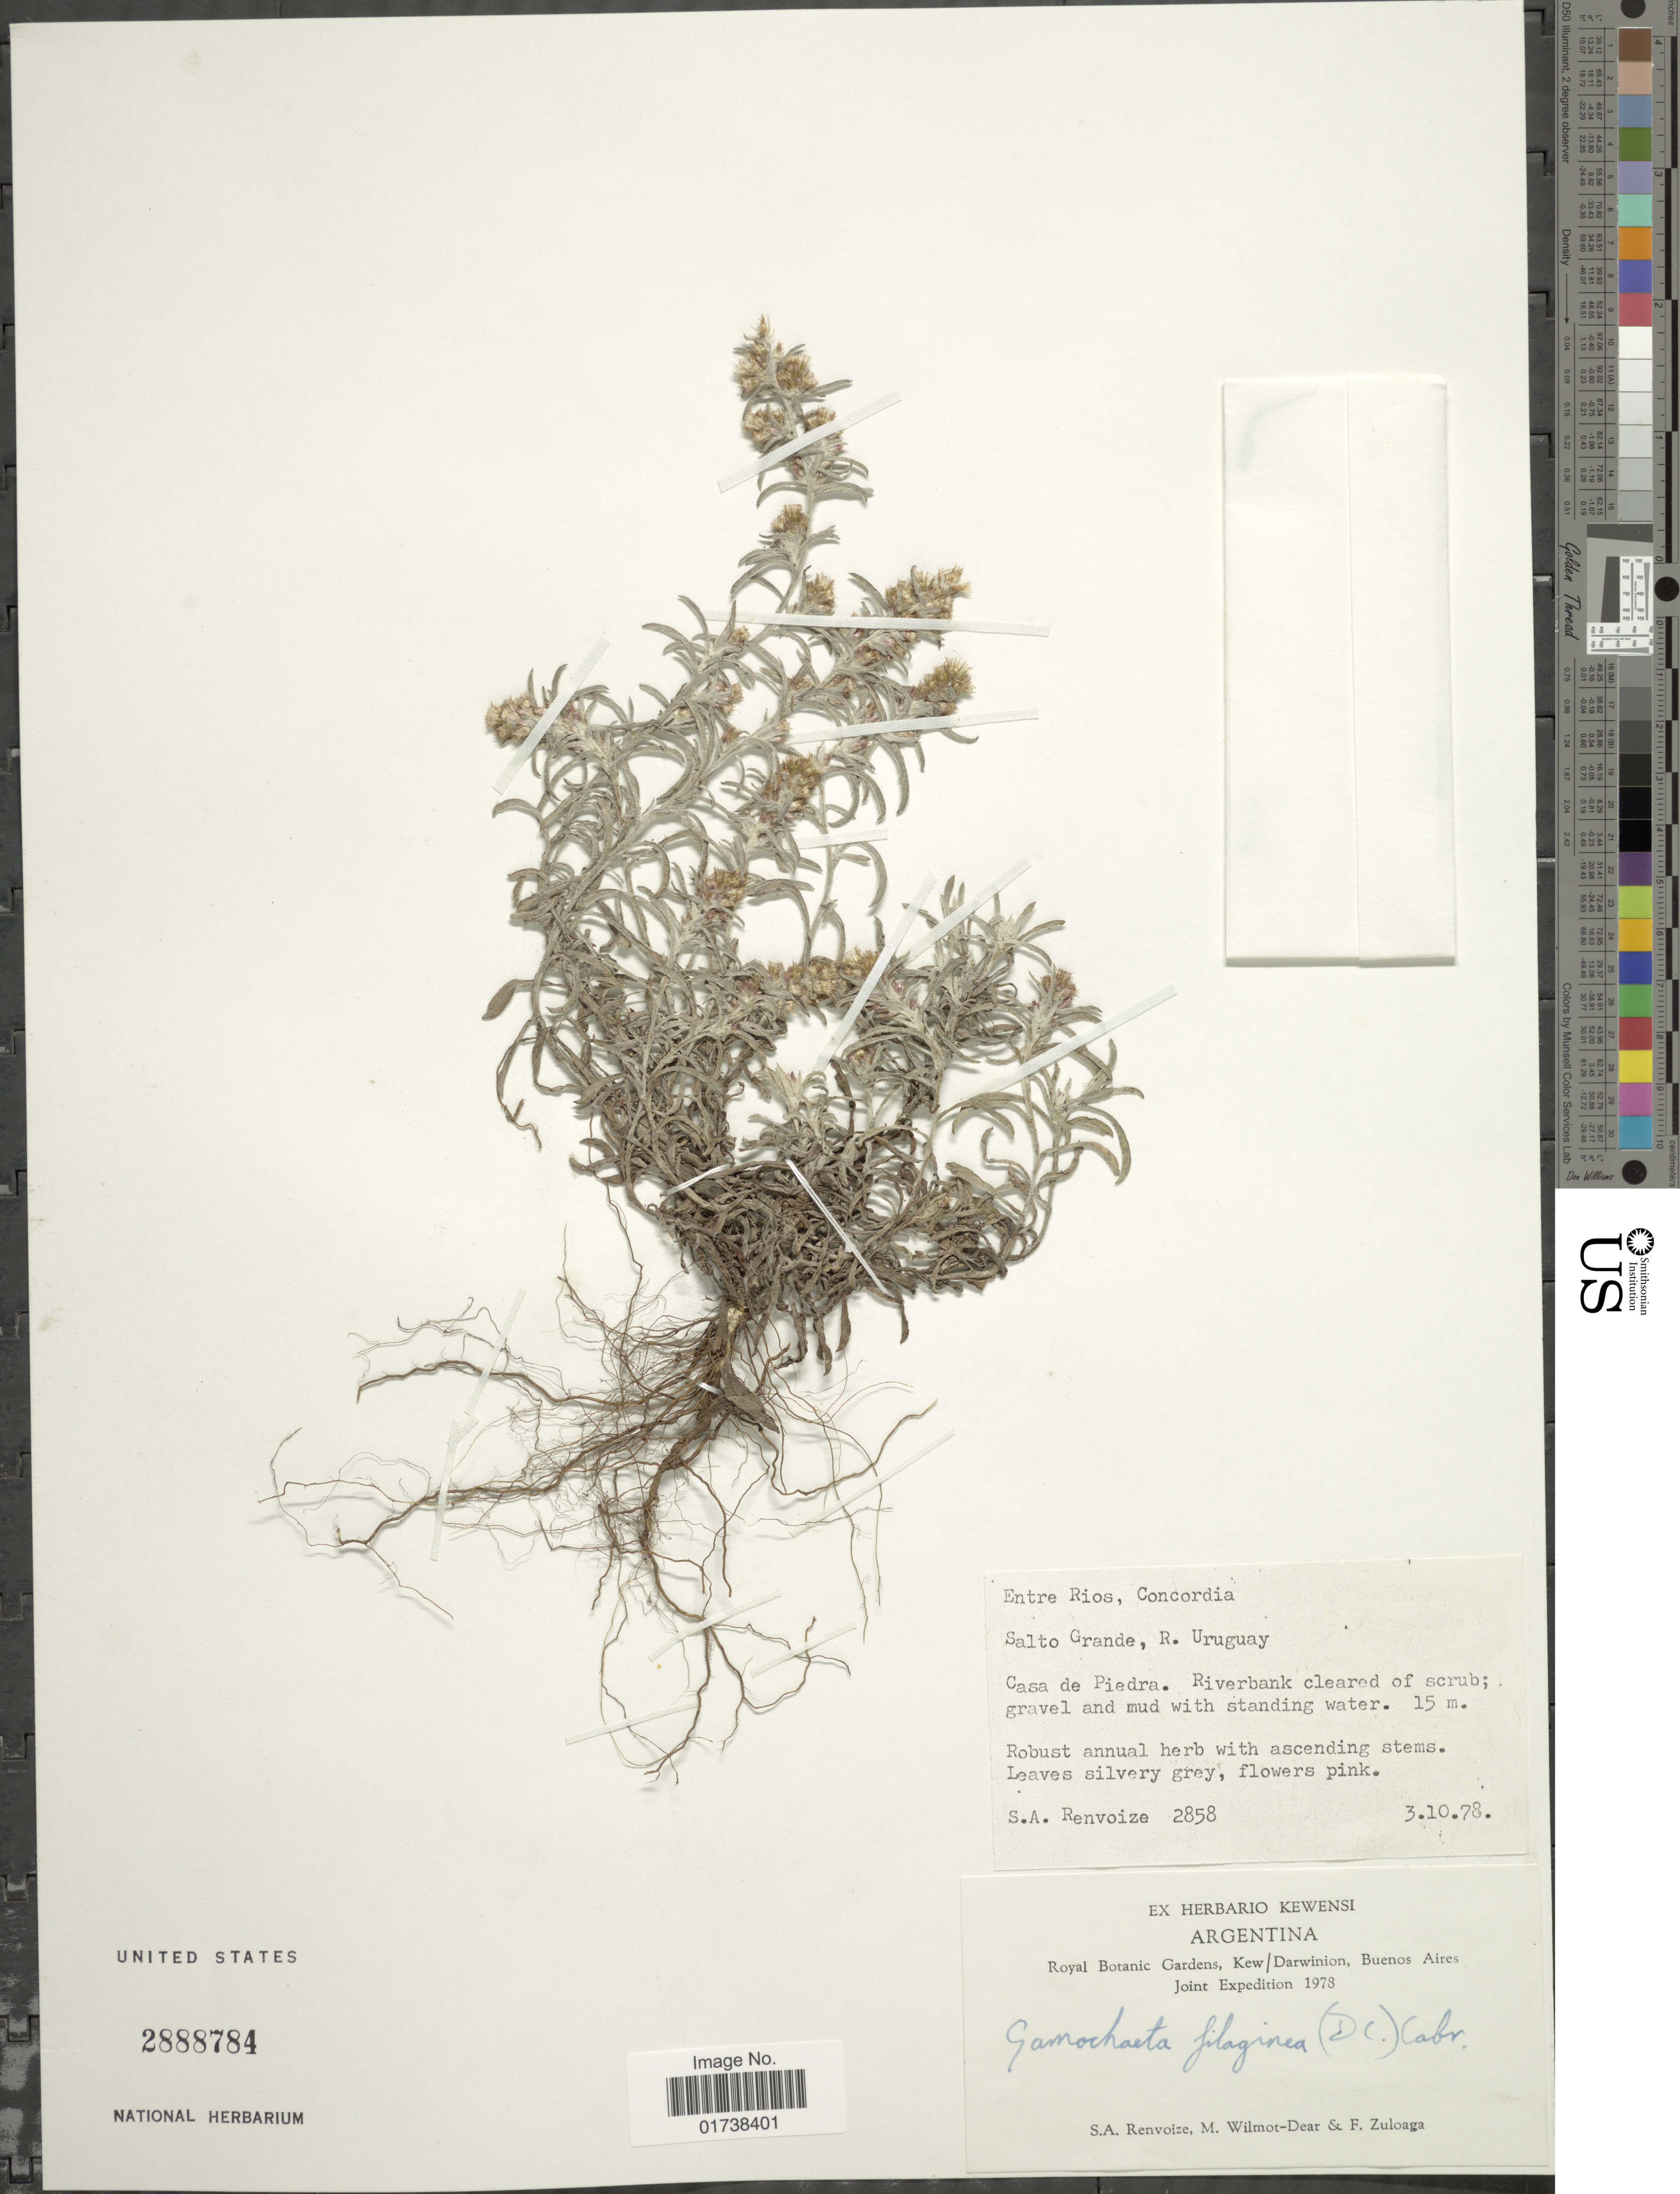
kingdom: Plantae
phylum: Tracheophyta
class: Magnoliopsida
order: Asterales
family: Asteraceae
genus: Gamochaeta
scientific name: Gamochaeta filaginea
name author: (DC.) Cabrera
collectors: S. A. Renvoize, M. Wilmot-Dear & F. Zuloaga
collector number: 2858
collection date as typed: Transcribed d/m/y: 3/10/78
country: Uruguay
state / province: Salto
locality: Entre Rios, Concordia, Salto Grande, R. Uruguay, Casa de Piedra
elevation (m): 15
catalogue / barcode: US 2888784